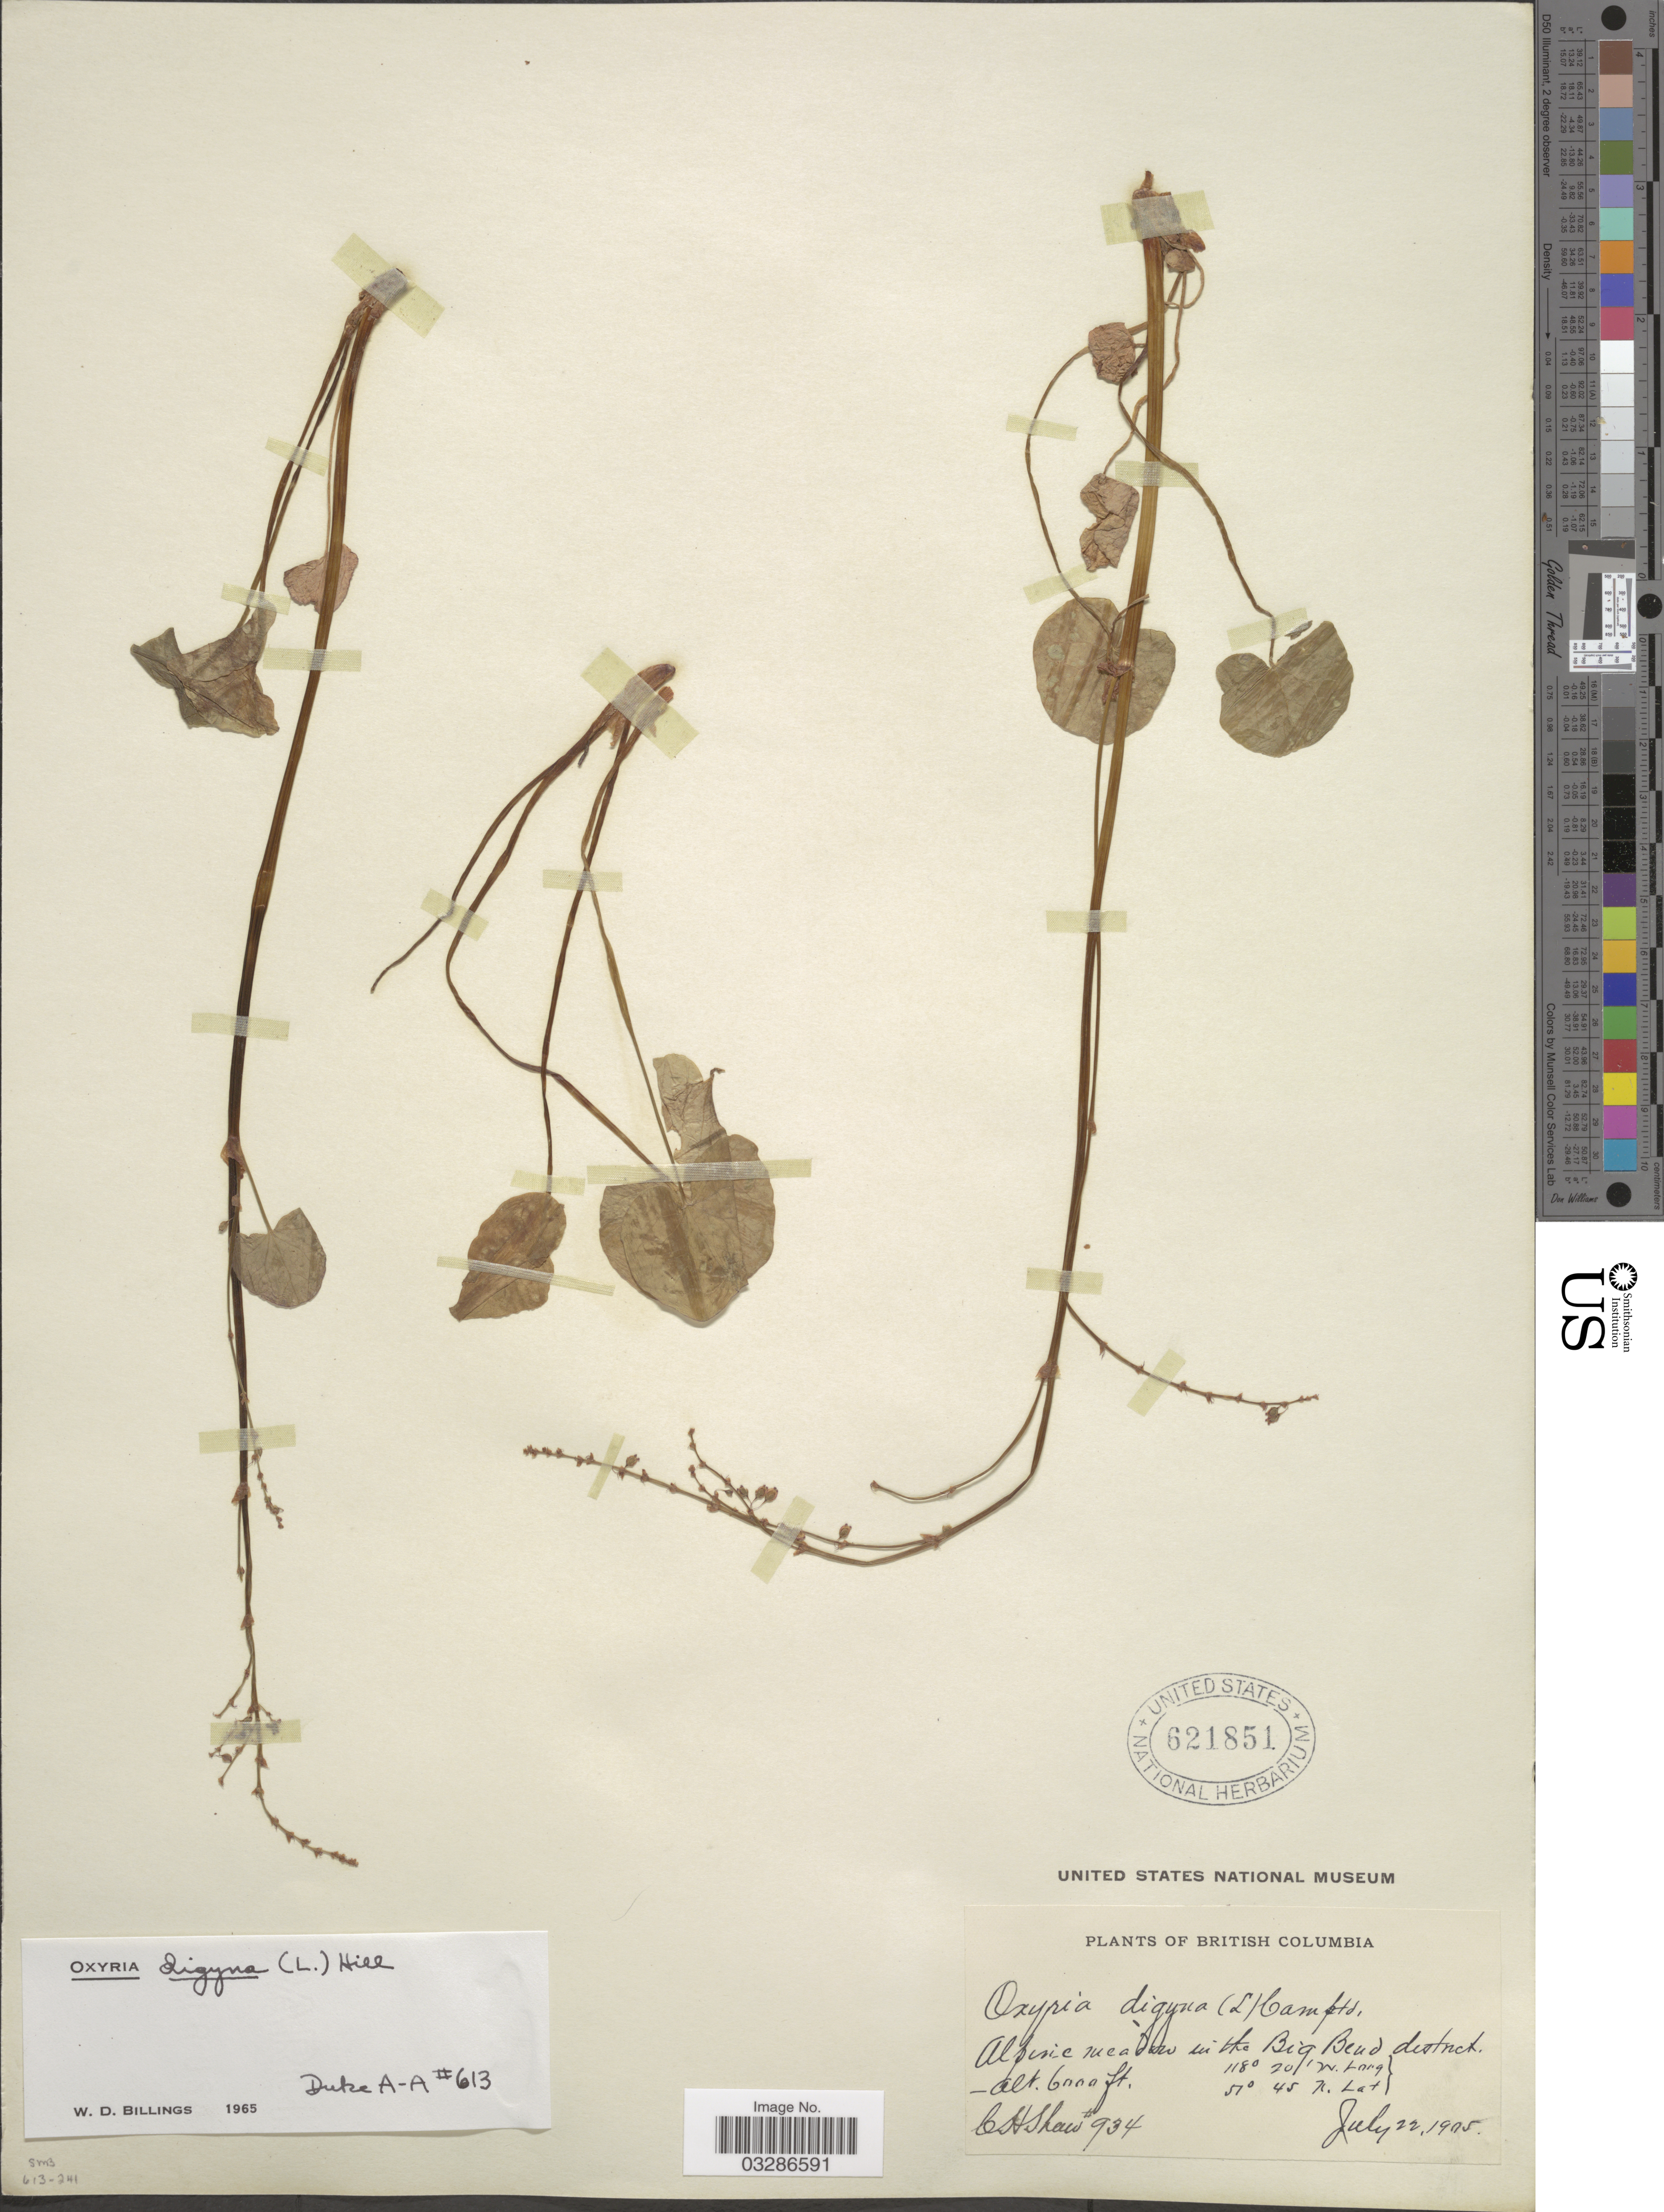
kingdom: Plantae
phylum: Tracheophyta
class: Magnoliopsida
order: Caryophyllales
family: Polygonaceae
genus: Oxyria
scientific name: Oxyria digyna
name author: (L.) Hill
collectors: C. H. Shaw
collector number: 934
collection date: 1905-07-22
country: Canada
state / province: British Columbia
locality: Alpine meadow in the Big Bend district.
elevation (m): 1829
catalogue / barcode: US 621851